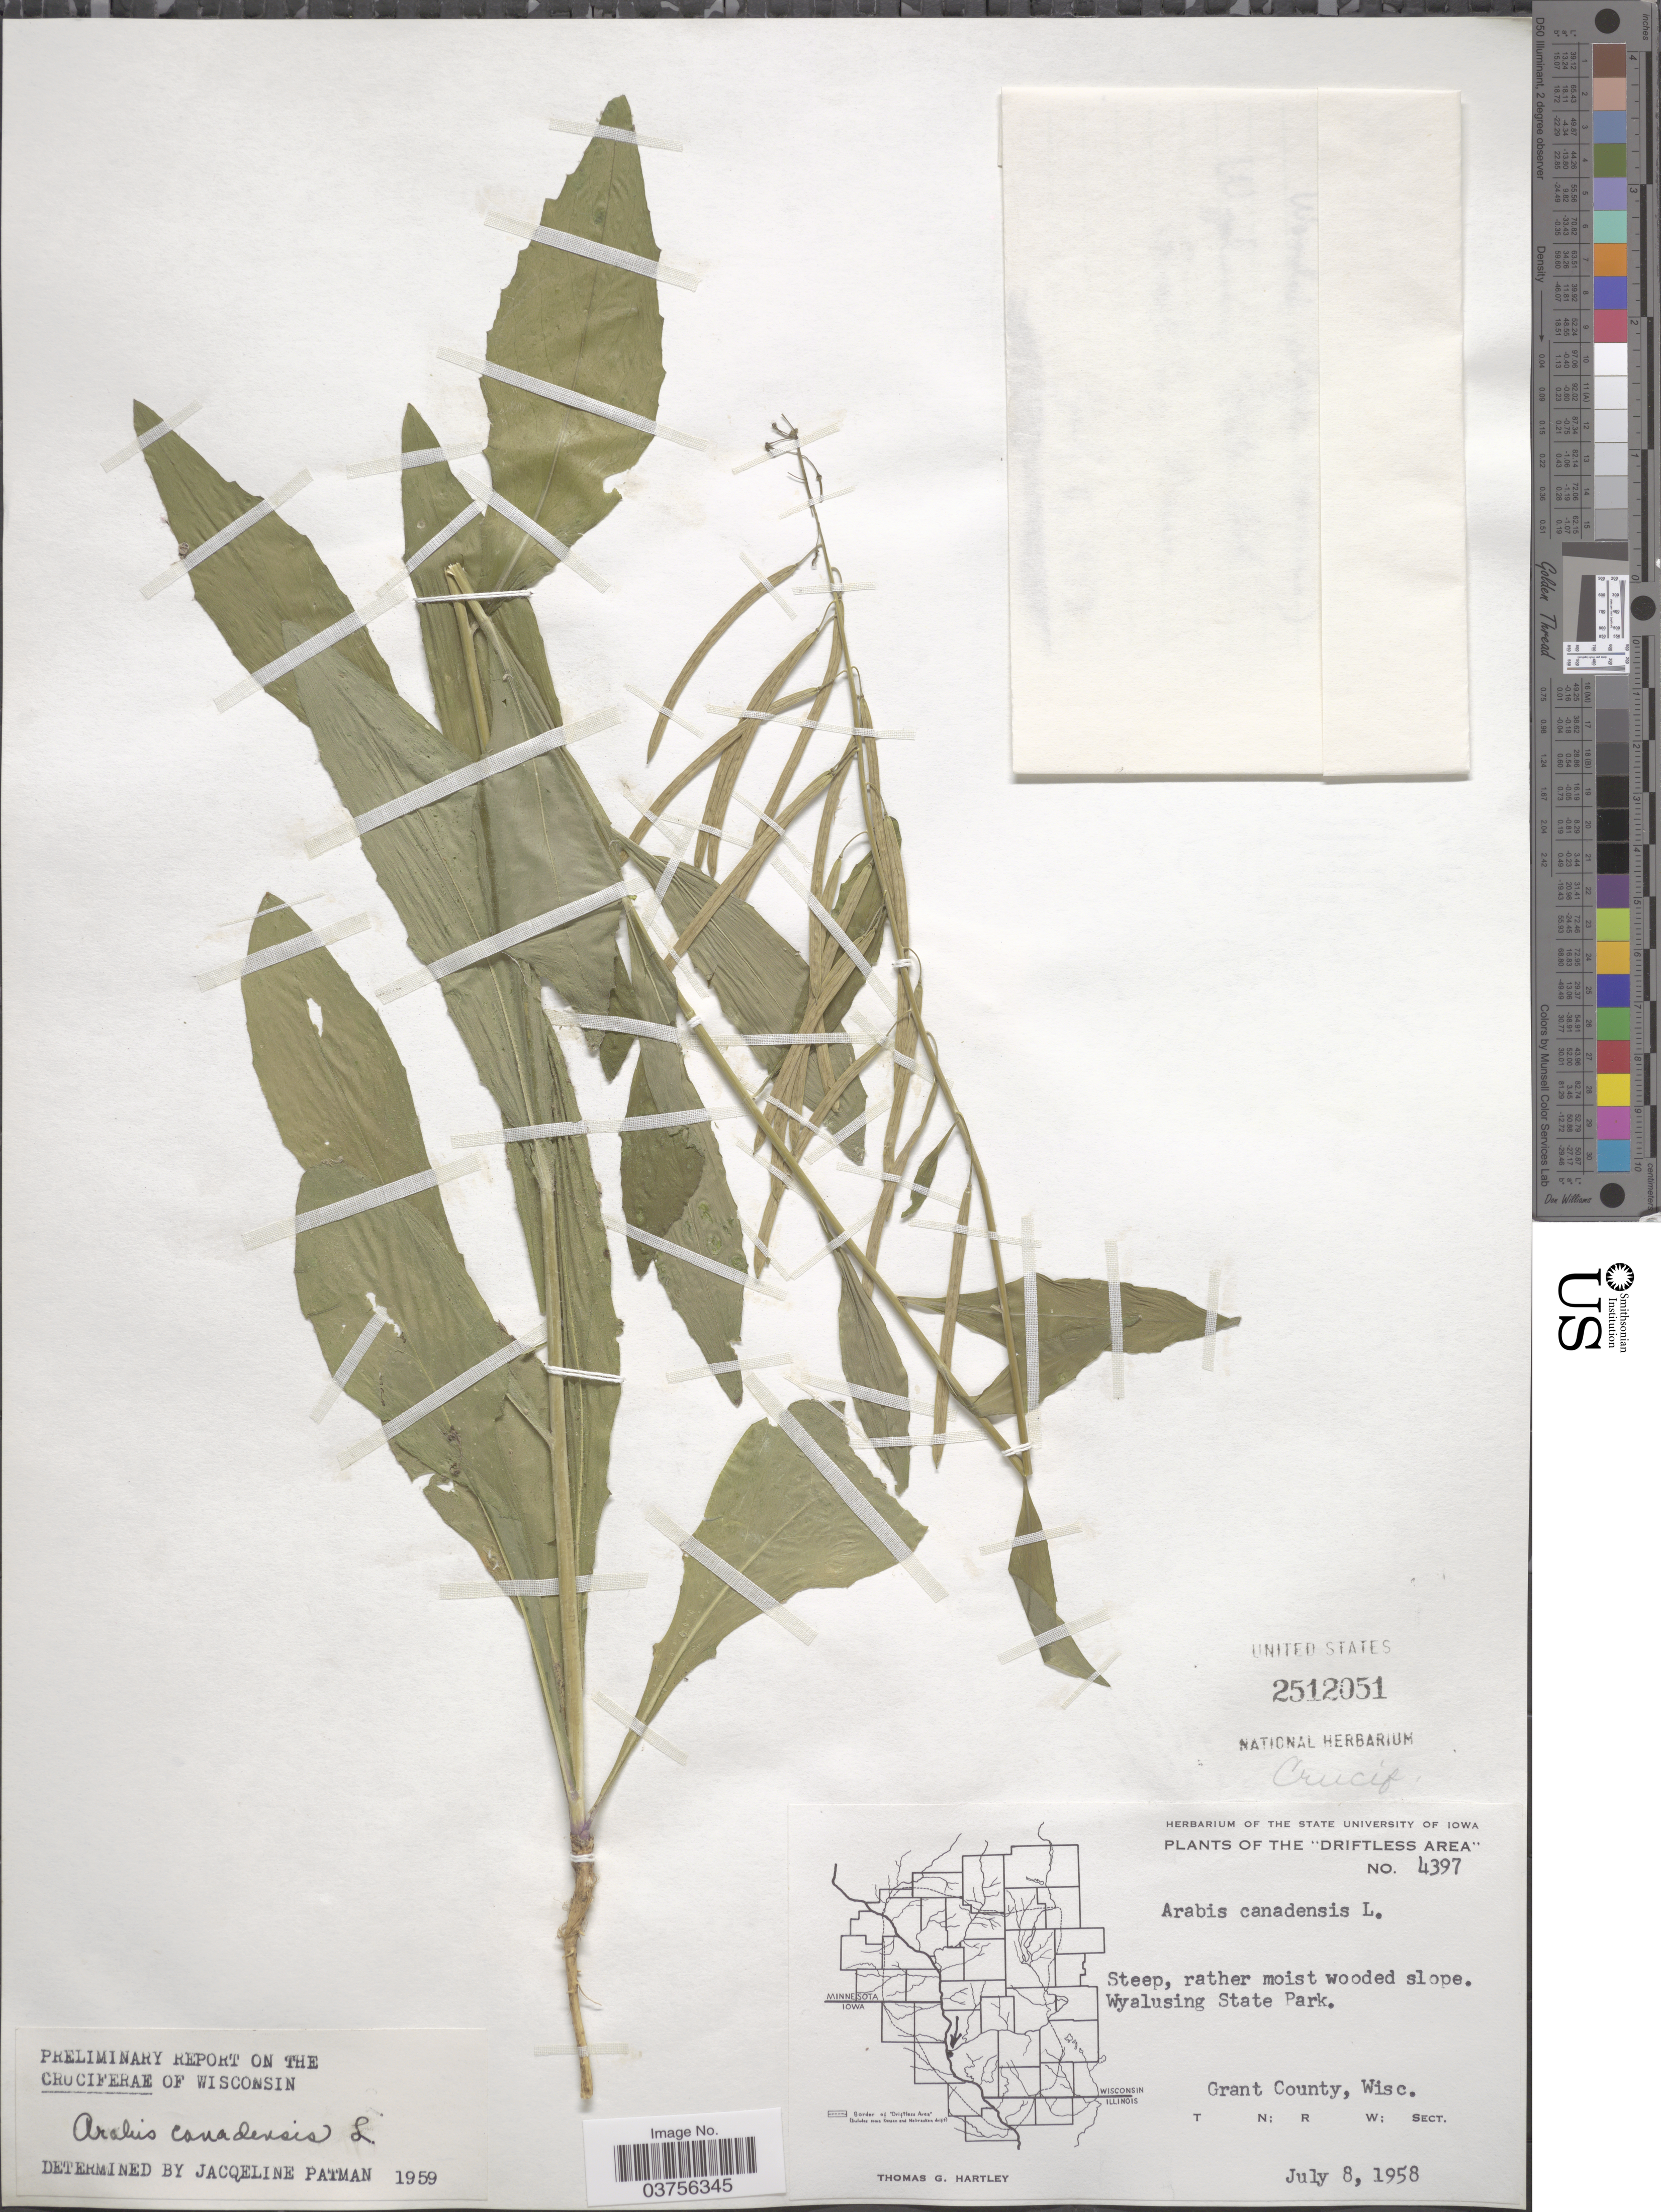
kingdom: Plantae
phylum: Tracheophyta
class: Magnoliopsida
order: Brassicales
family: Brassicaceae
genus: Arabis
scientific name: Arabis canadensis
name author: L.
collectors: T. G. Hartley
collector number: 4397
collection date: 1958-07-08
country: United States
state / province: Wisconsin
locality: The "Driftless Area". Wyalusing State Park. Grant County.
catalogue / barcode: US 2512051